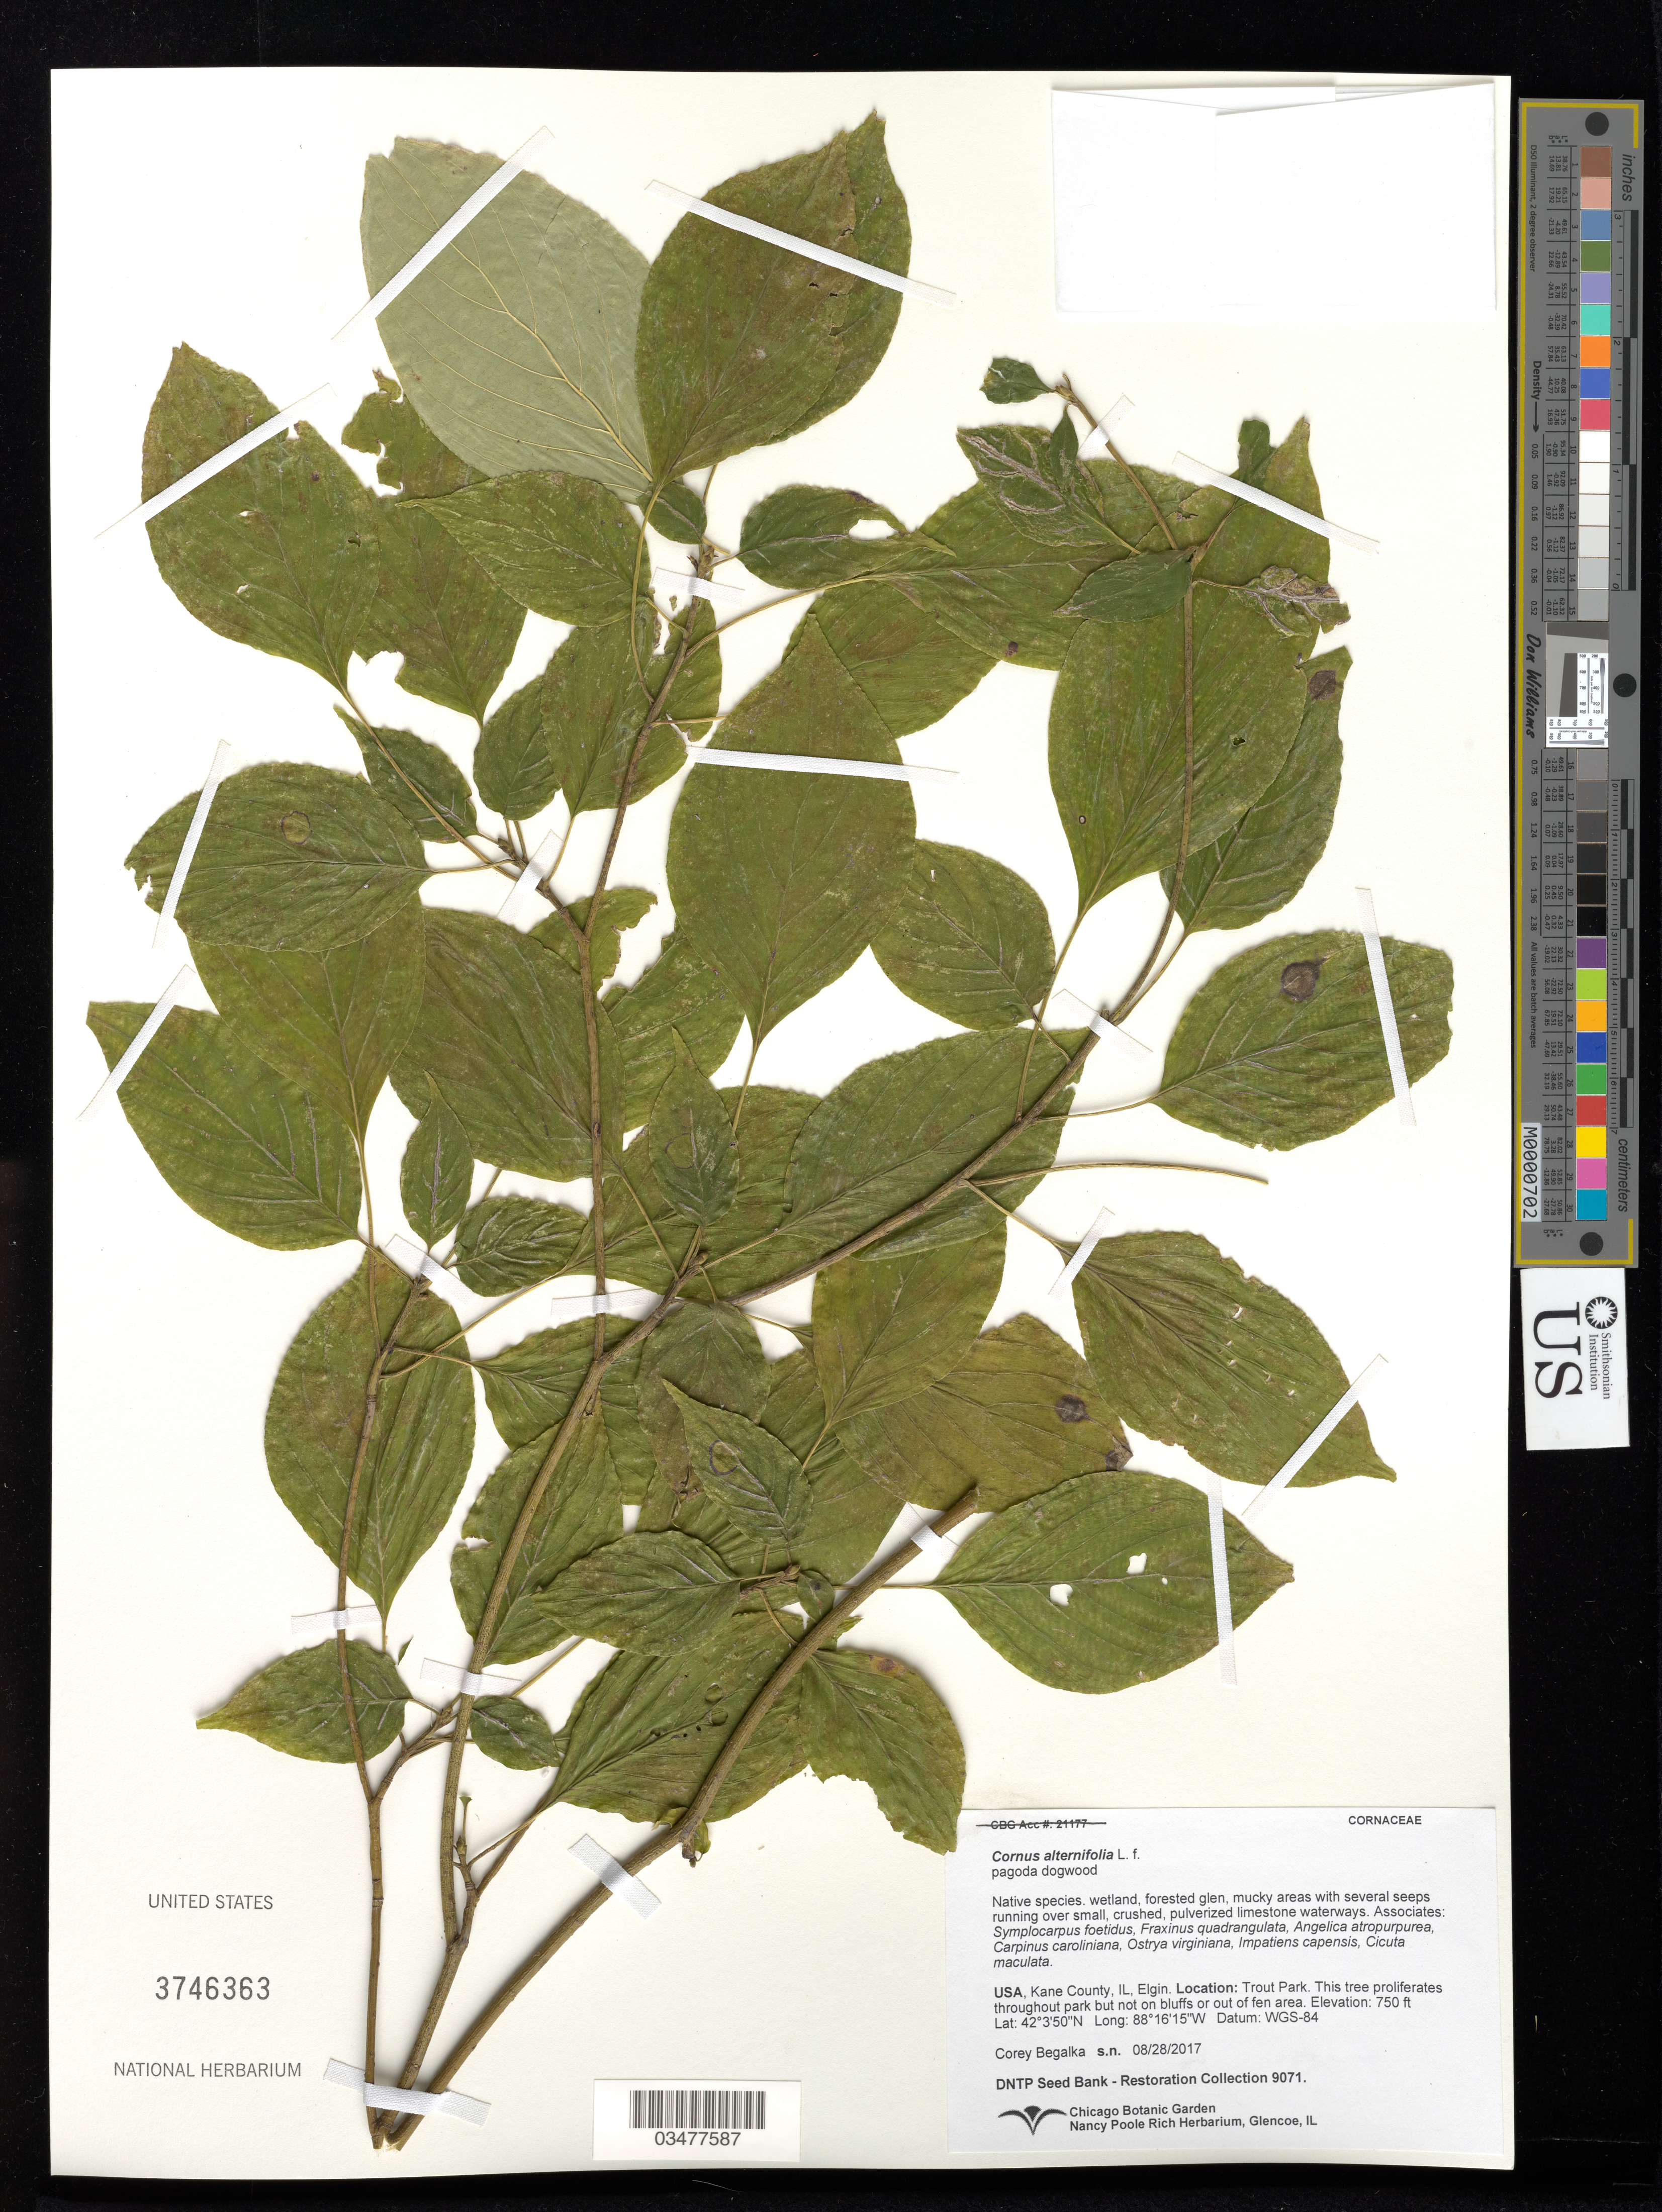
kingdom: Plantae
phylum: Tracheophyta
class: Magnoliopsida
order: Cornales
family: Cornaceae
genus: Cornus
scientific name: Cornus alternifolia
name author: L.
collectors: C. Begalka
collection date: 2017-08-28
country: United States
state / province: Illinois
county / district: Kane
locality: Trout Park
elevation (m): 229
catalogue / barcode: US 3746363